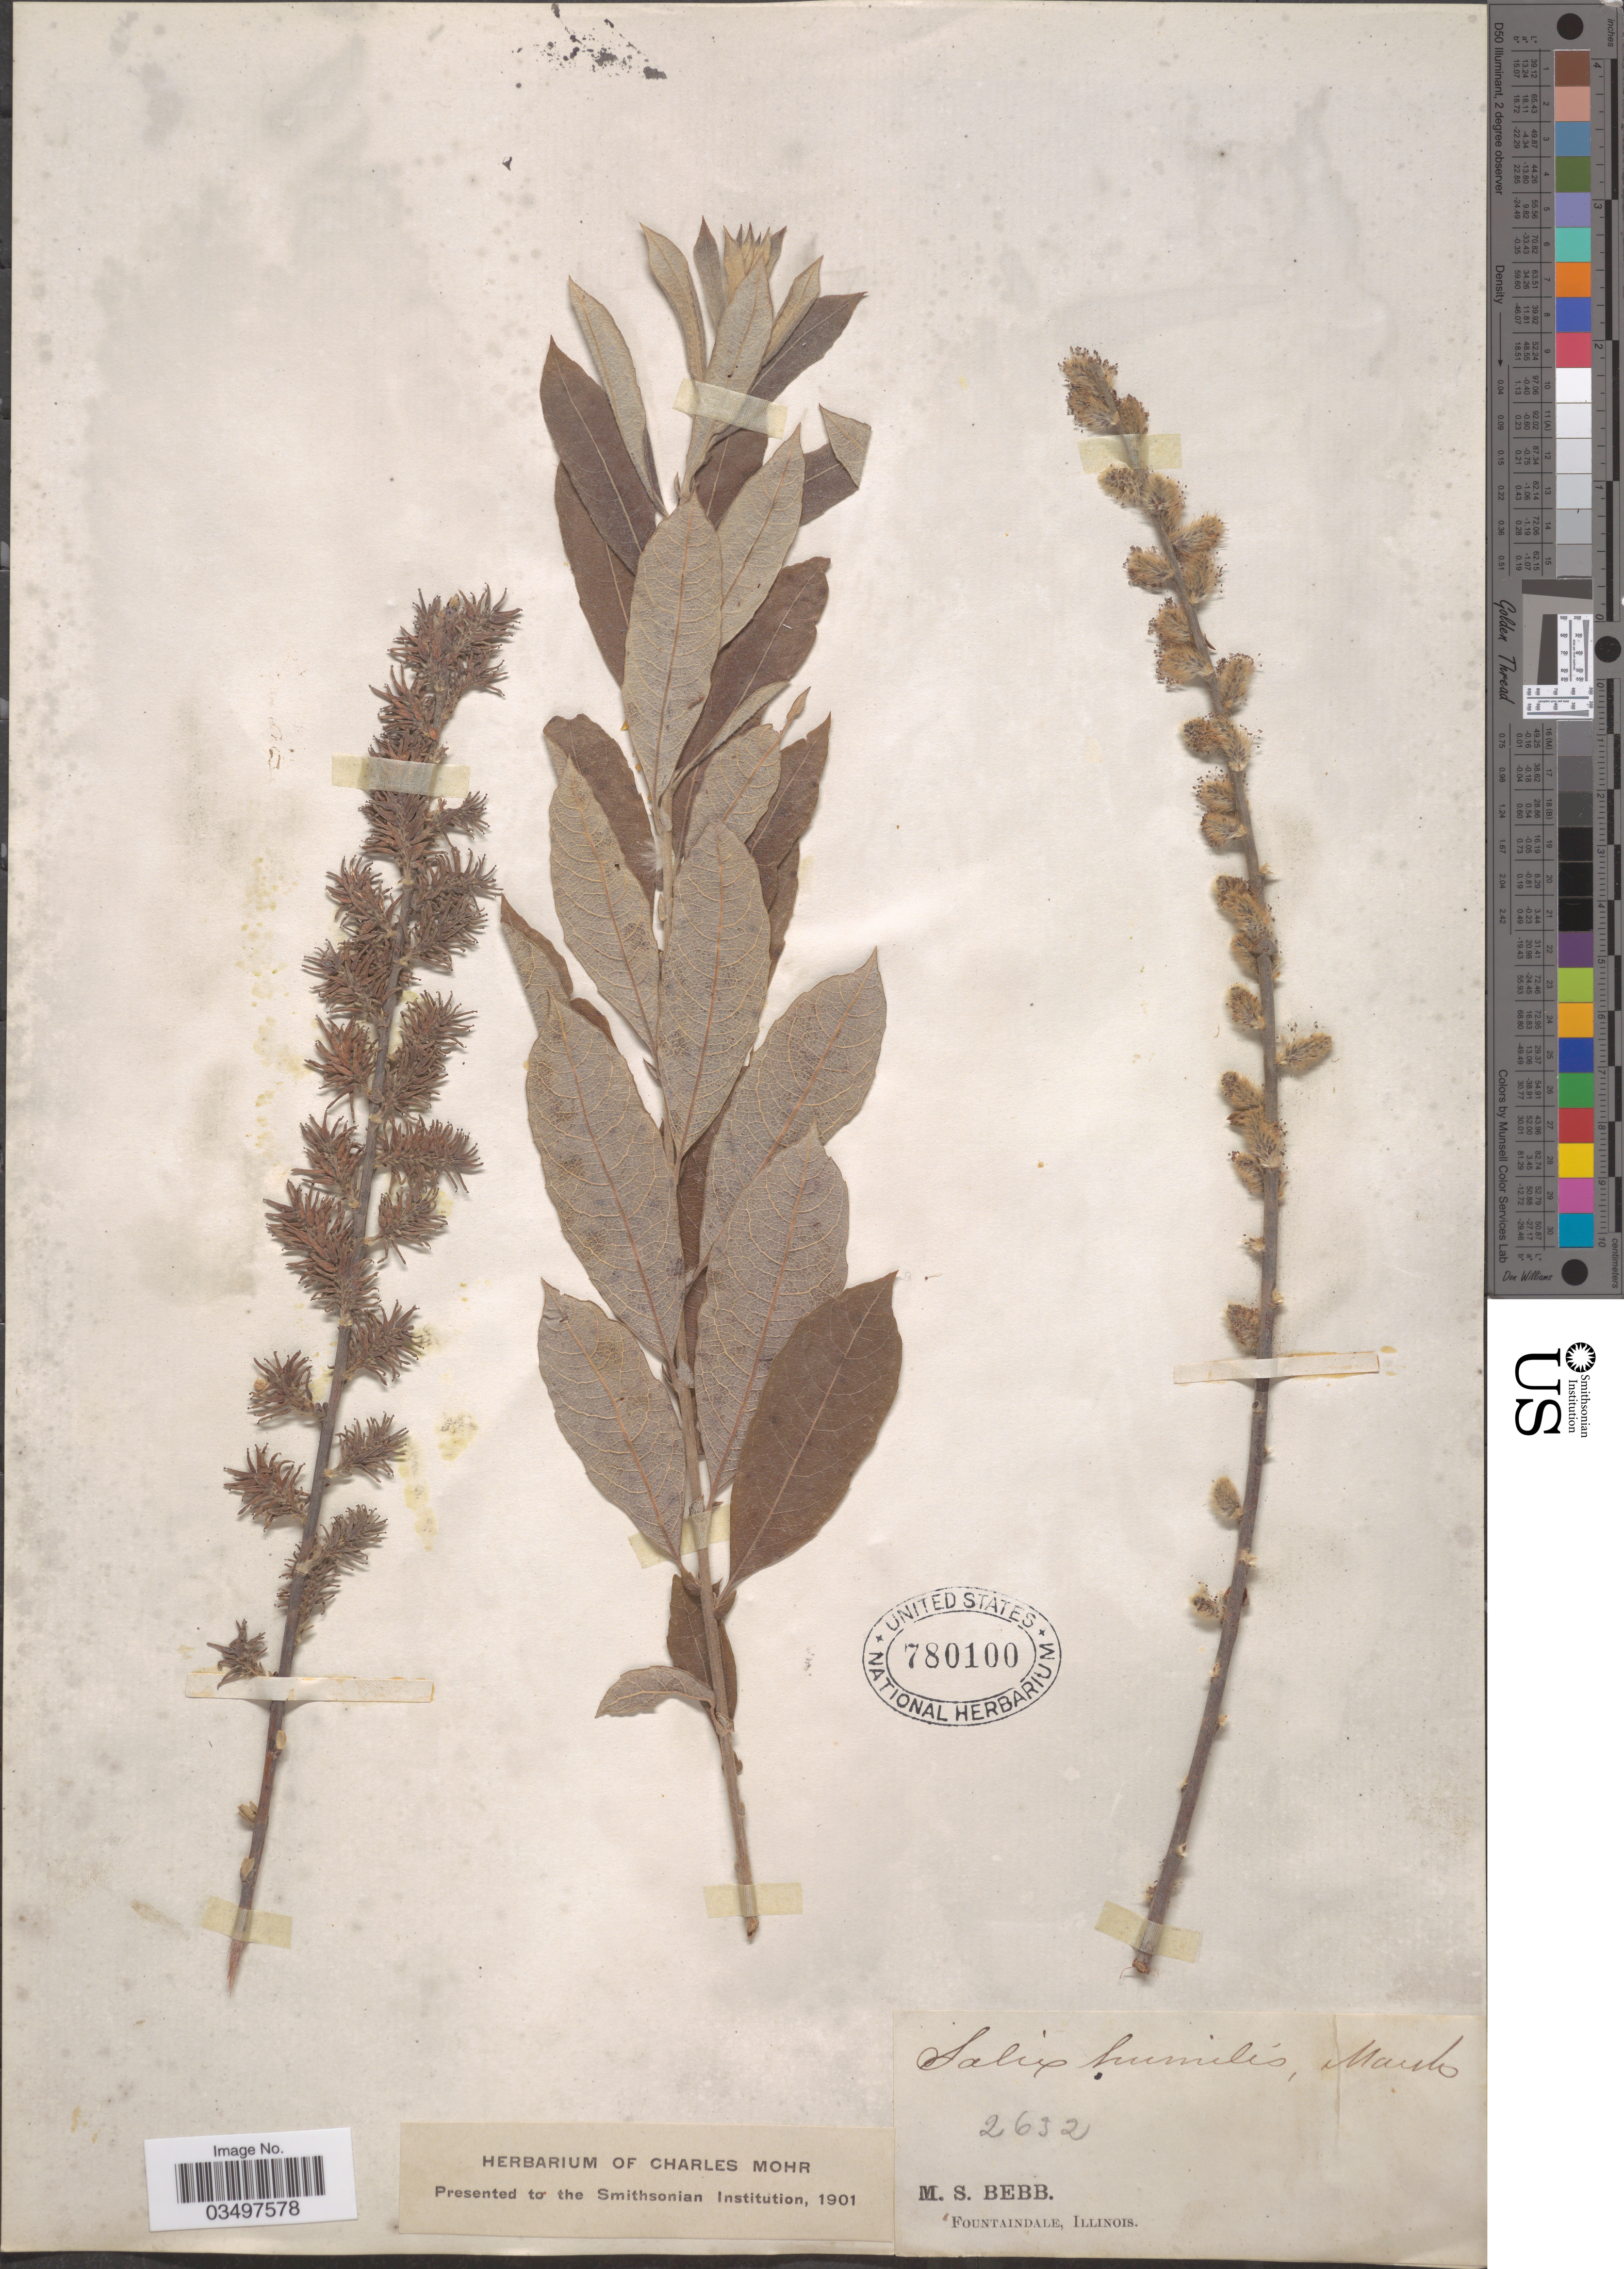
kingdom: Plantae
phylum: Tracheophyta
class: Magnoliopsida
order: Malpighiales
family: Salicaceae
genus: Salix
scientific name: Salix humilis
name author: Marshall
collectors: M. Bebb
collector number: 2632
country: United States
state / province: Illinois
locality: Fountaindale.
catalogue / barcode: US 780100